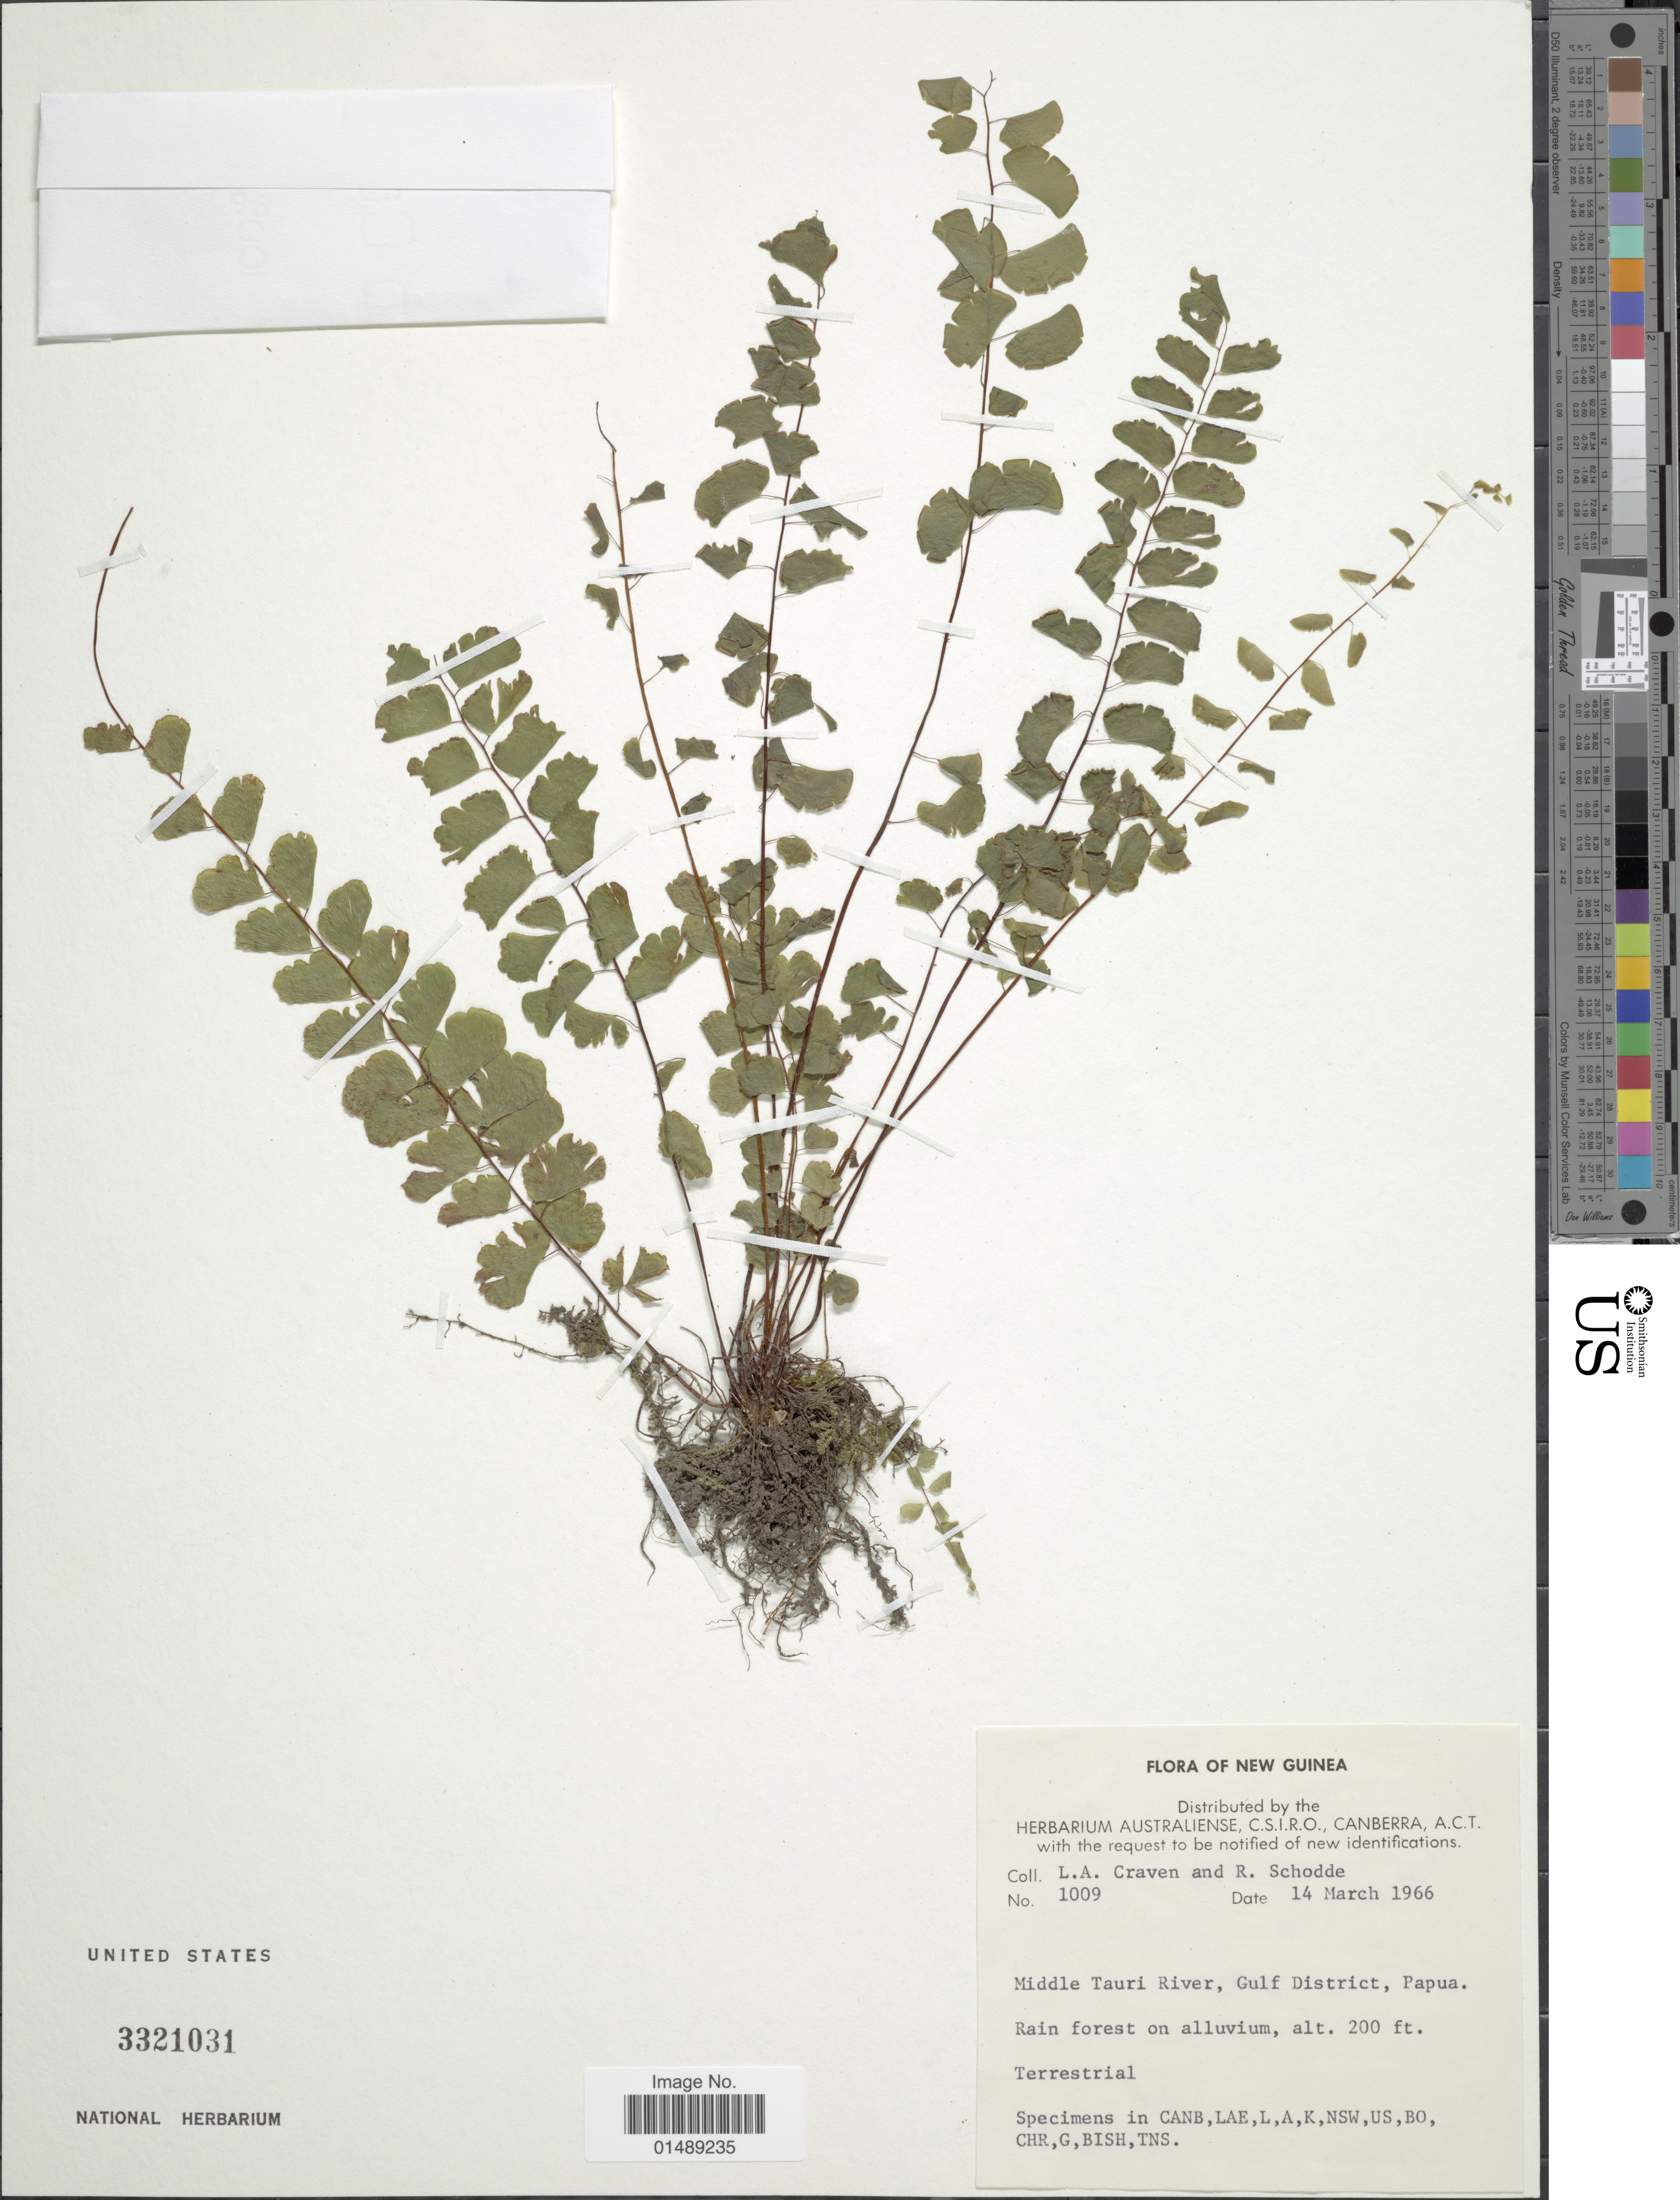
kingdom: Plantae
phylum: Tracheophyta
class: Polypodiopsida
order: Polypodiales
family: Pteridaceae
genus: Adiantum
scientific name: Adiantum sp.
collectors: L. A. Craven & R. Schodde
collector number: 1009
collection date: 1966-03-14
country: Papua New Guinea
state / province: Gulf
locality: New Guinea, Middle Tauri River, Gulf District, Papua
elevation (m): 61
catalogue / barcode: US 3321031